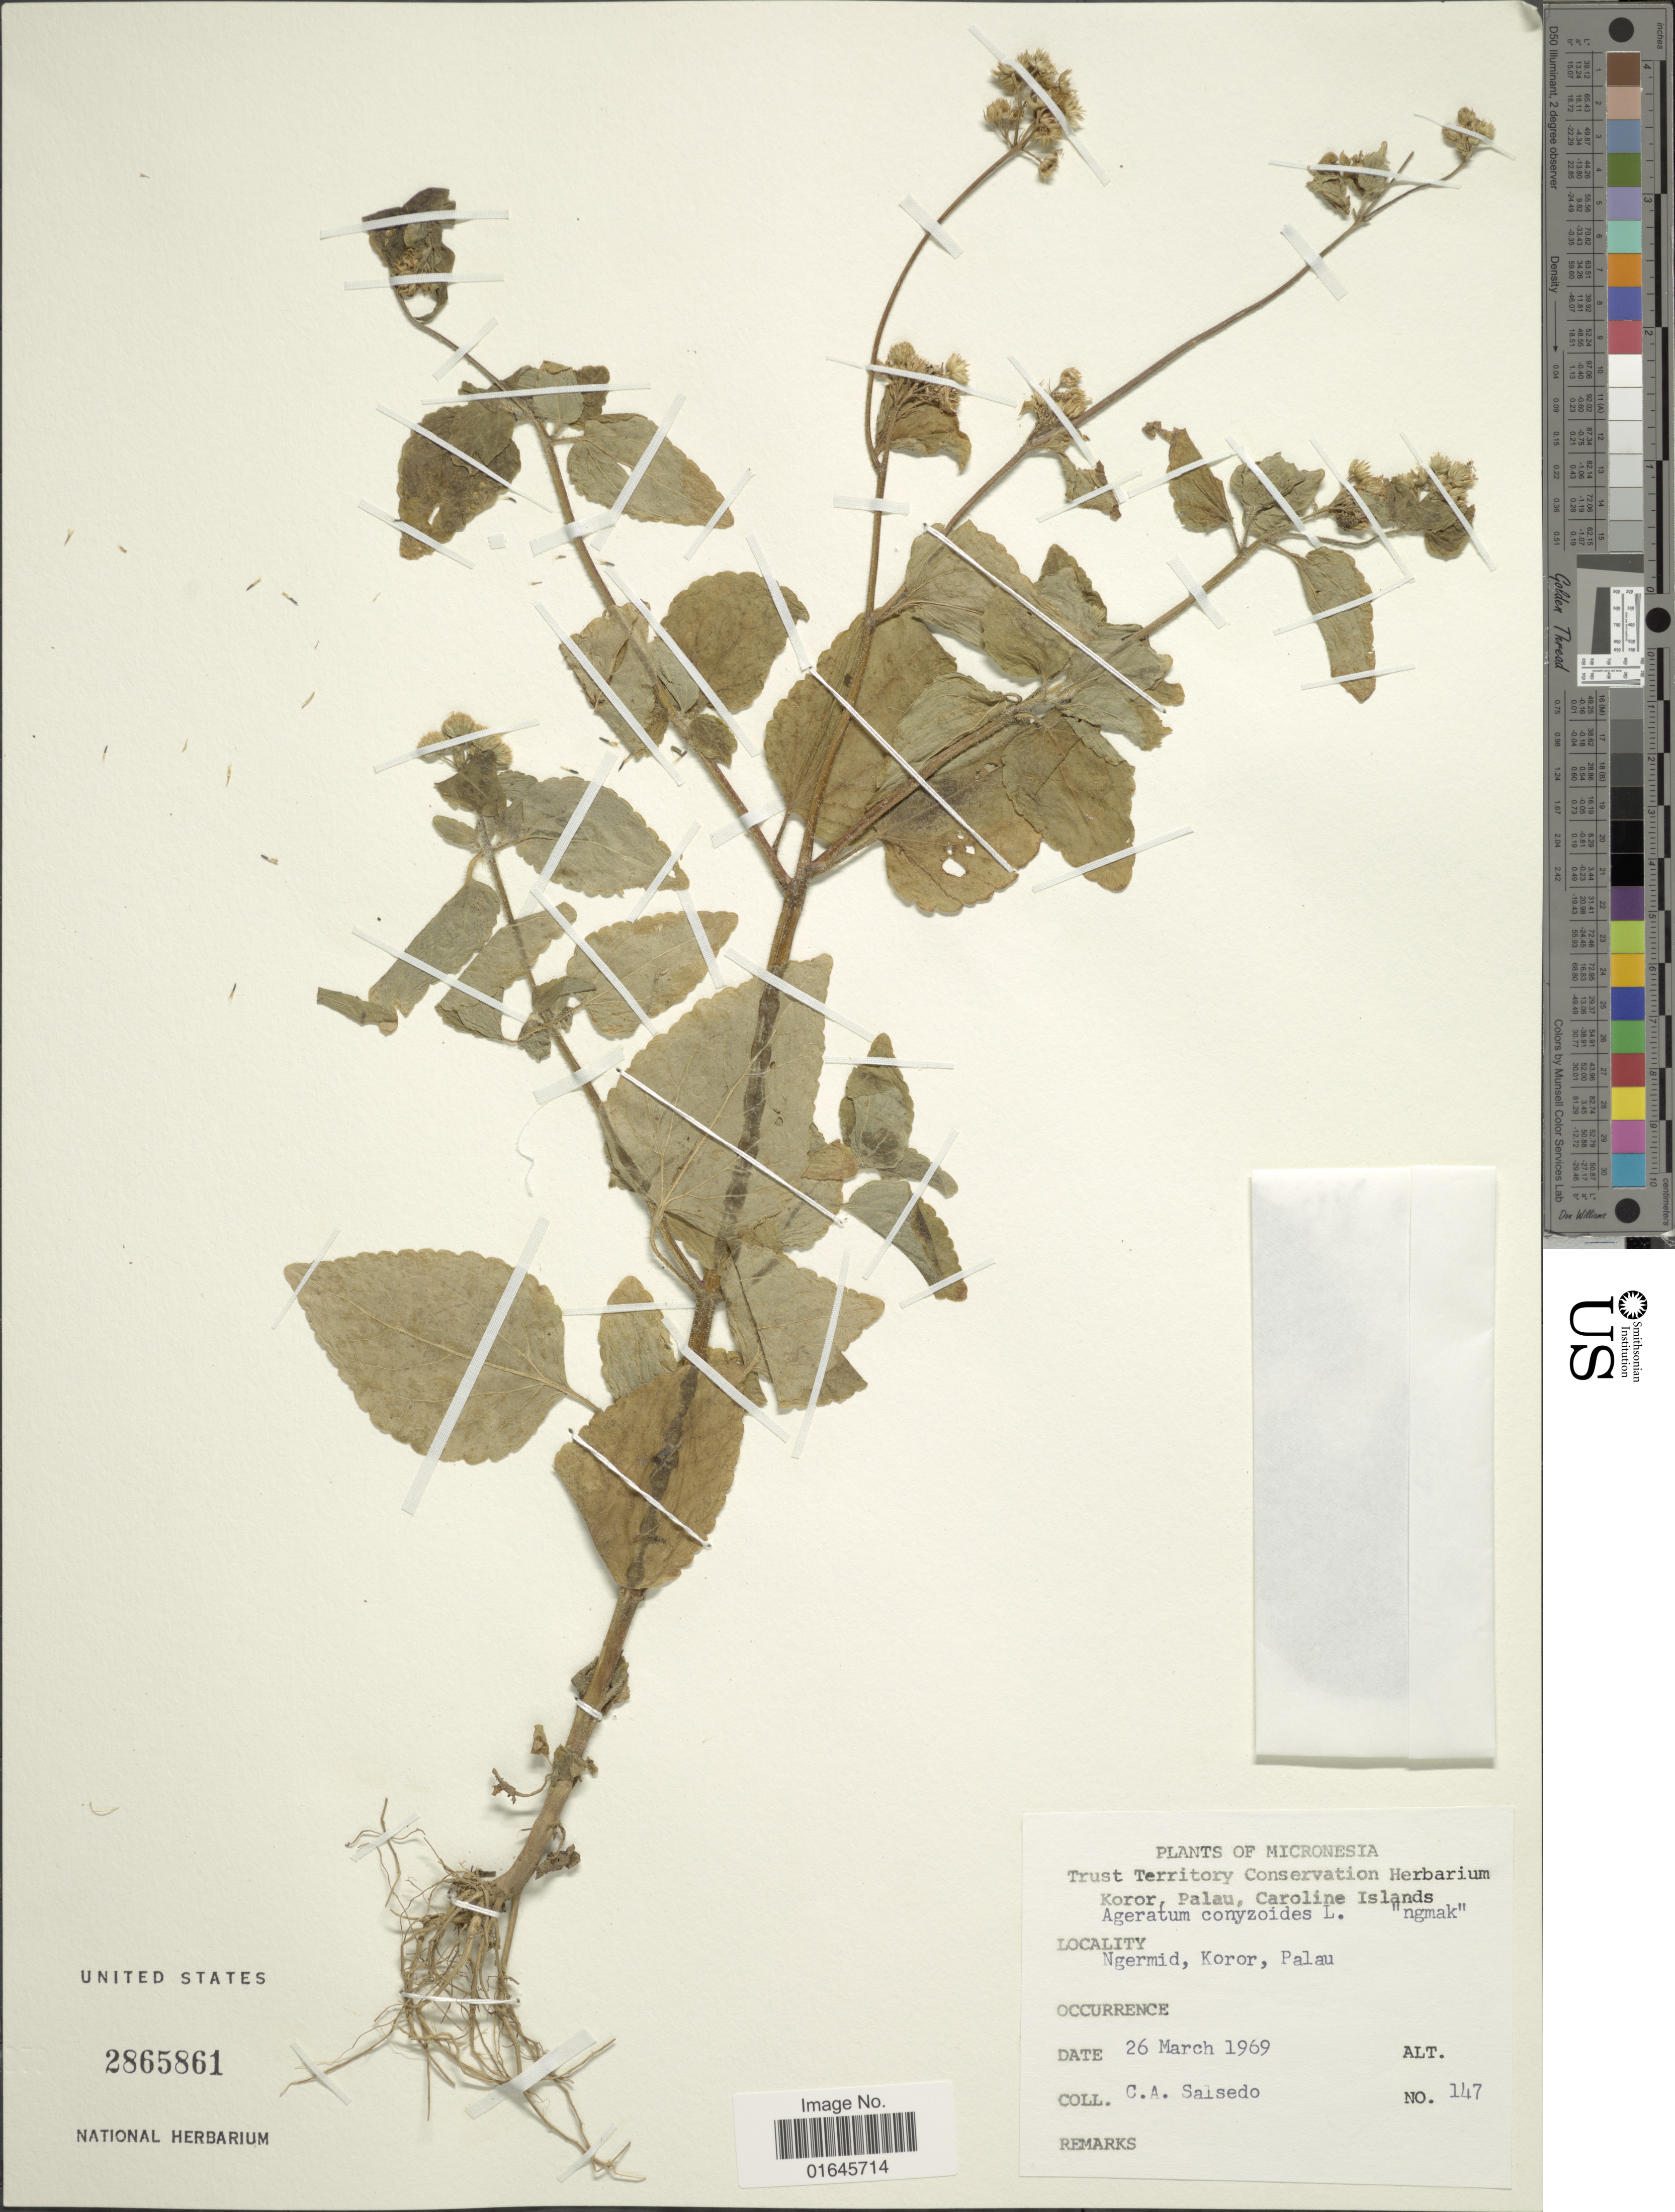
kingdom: Plantae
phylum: Tracheophyta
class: Magnoliopsida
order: Asterales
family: Asteraceae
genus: Ageratum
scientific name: Ageratum conyzoides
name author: L.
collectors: C.A. Salsedo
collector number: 147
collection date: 1969-03-26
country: Palau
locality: Ngermid, Koror, Palau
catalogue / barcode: US 2865861